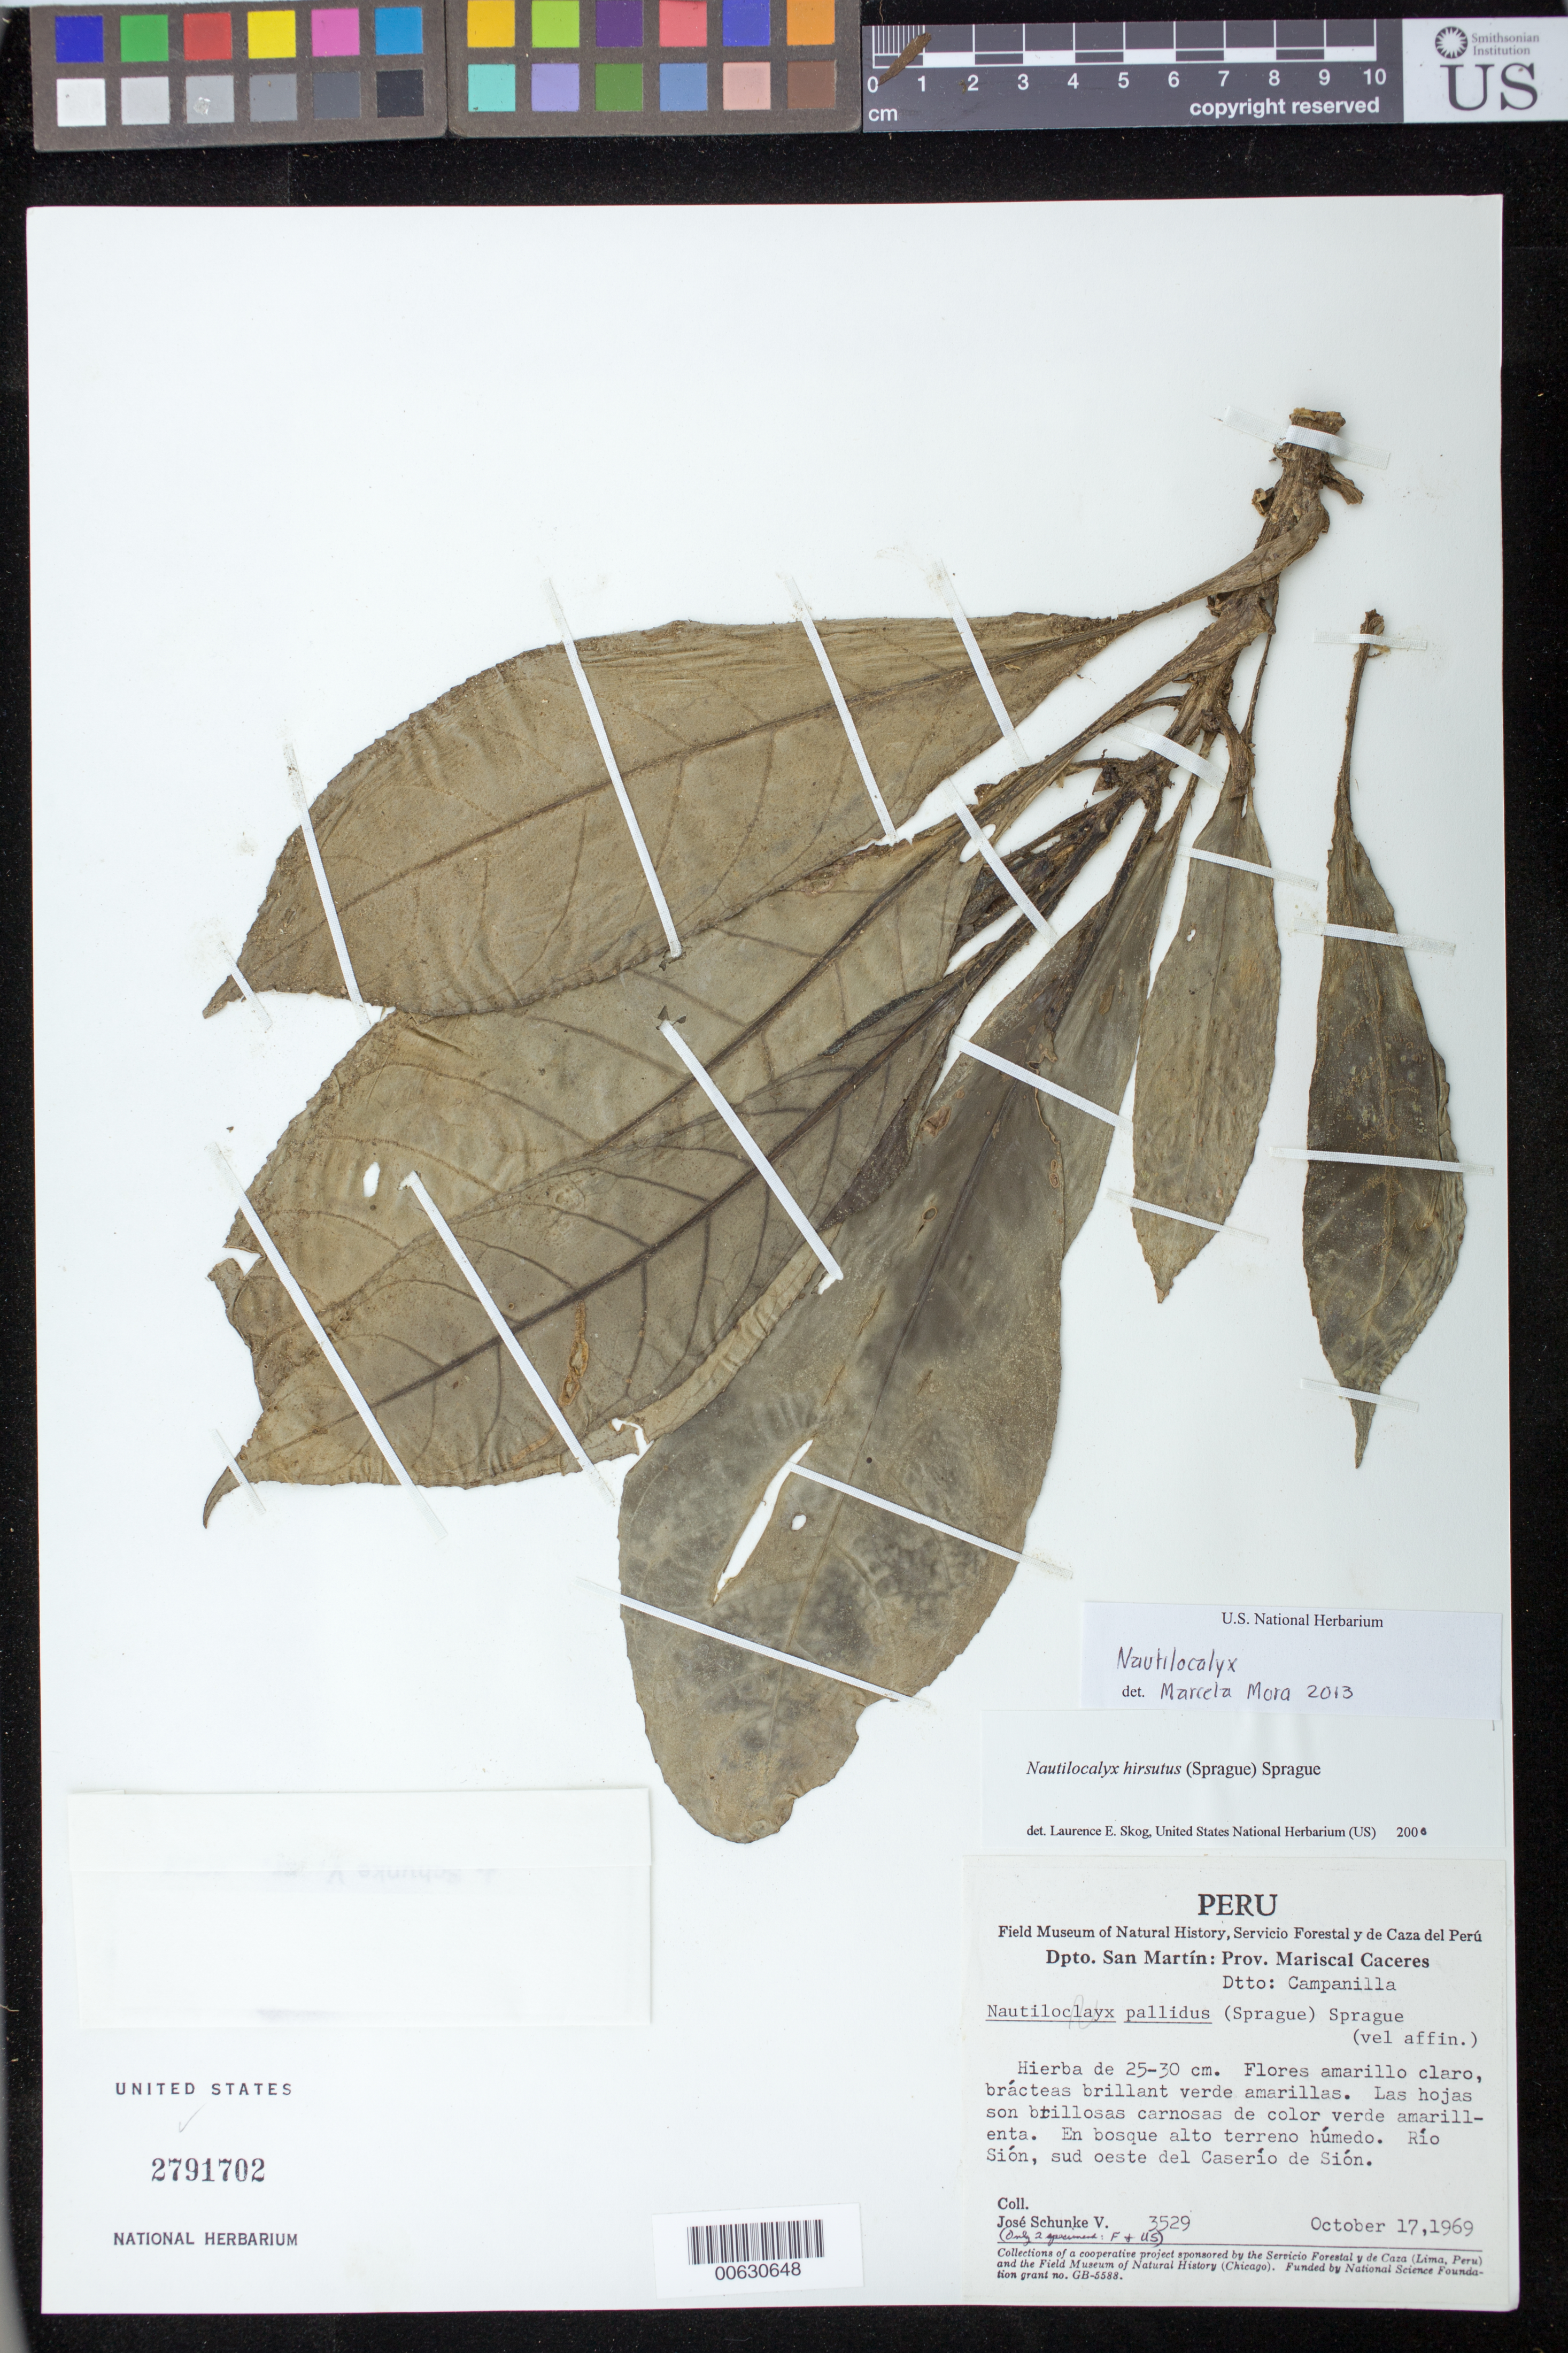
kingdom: Plantae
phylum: Tracheophyta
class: Magnoliopsida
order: Lamiales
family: Gesneriaceae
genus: Nautilocalyx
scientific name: Nautilocalyx sp.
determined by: Mora, M. Marcela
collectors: J. Schunke Vigo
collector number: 3529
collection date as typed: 17 Oct 1969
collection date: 1969-10-17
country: Peru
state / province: San Martín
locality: Prov. Mariscal Cáceres, Dtto. Campanilla; Río Sión, sud oeste del Caserío de Sión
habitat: En bosque alto terreno húmedo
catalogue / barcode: US 2791702